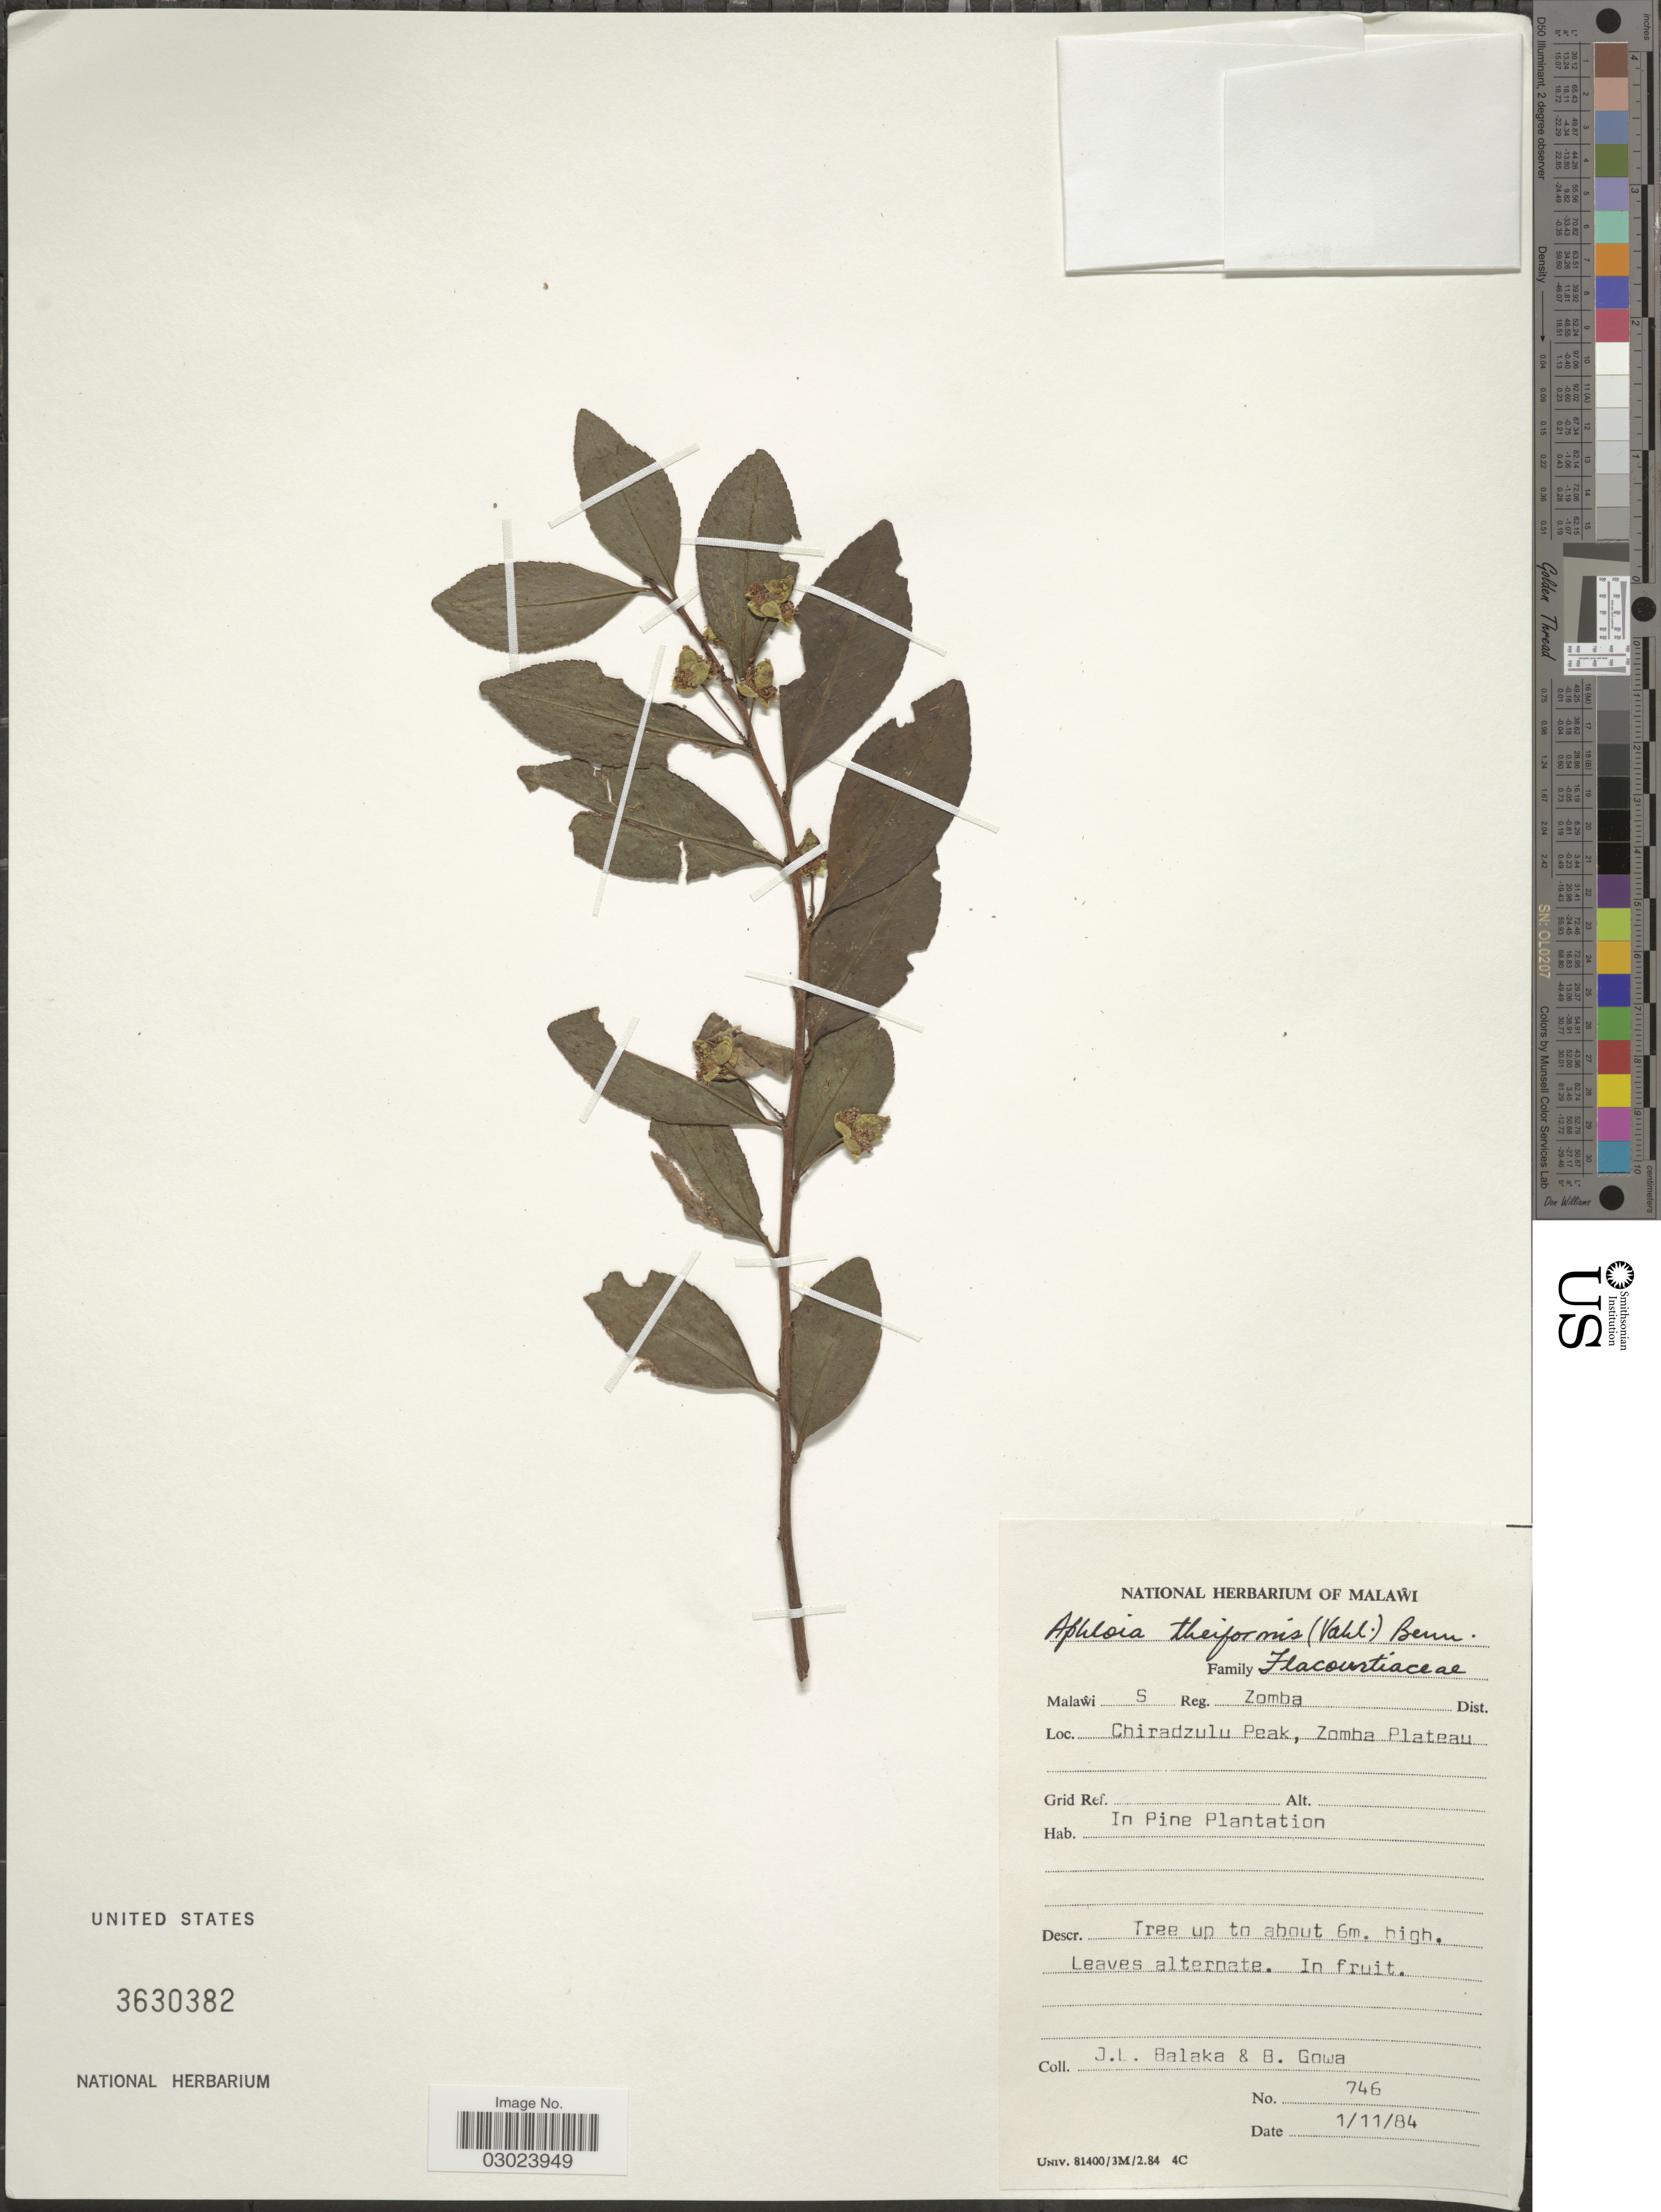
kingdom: Plantae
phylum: Tracheophyta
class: Magnoliopsida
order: Crossosomatales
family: Aphloiaceae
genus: Aphloia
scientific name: Aphloia theiformis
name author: (Vahl) Benn.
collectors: J. Balaka & B. Gowa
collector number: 746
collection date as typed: Transcribed d/m/y: 1/11/84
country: Malawi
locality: Malawi S Reg. Zomba Dist. Chiradzulu Peak, zomba Plateau. In Pine Plantation.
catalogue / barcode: US 3630382